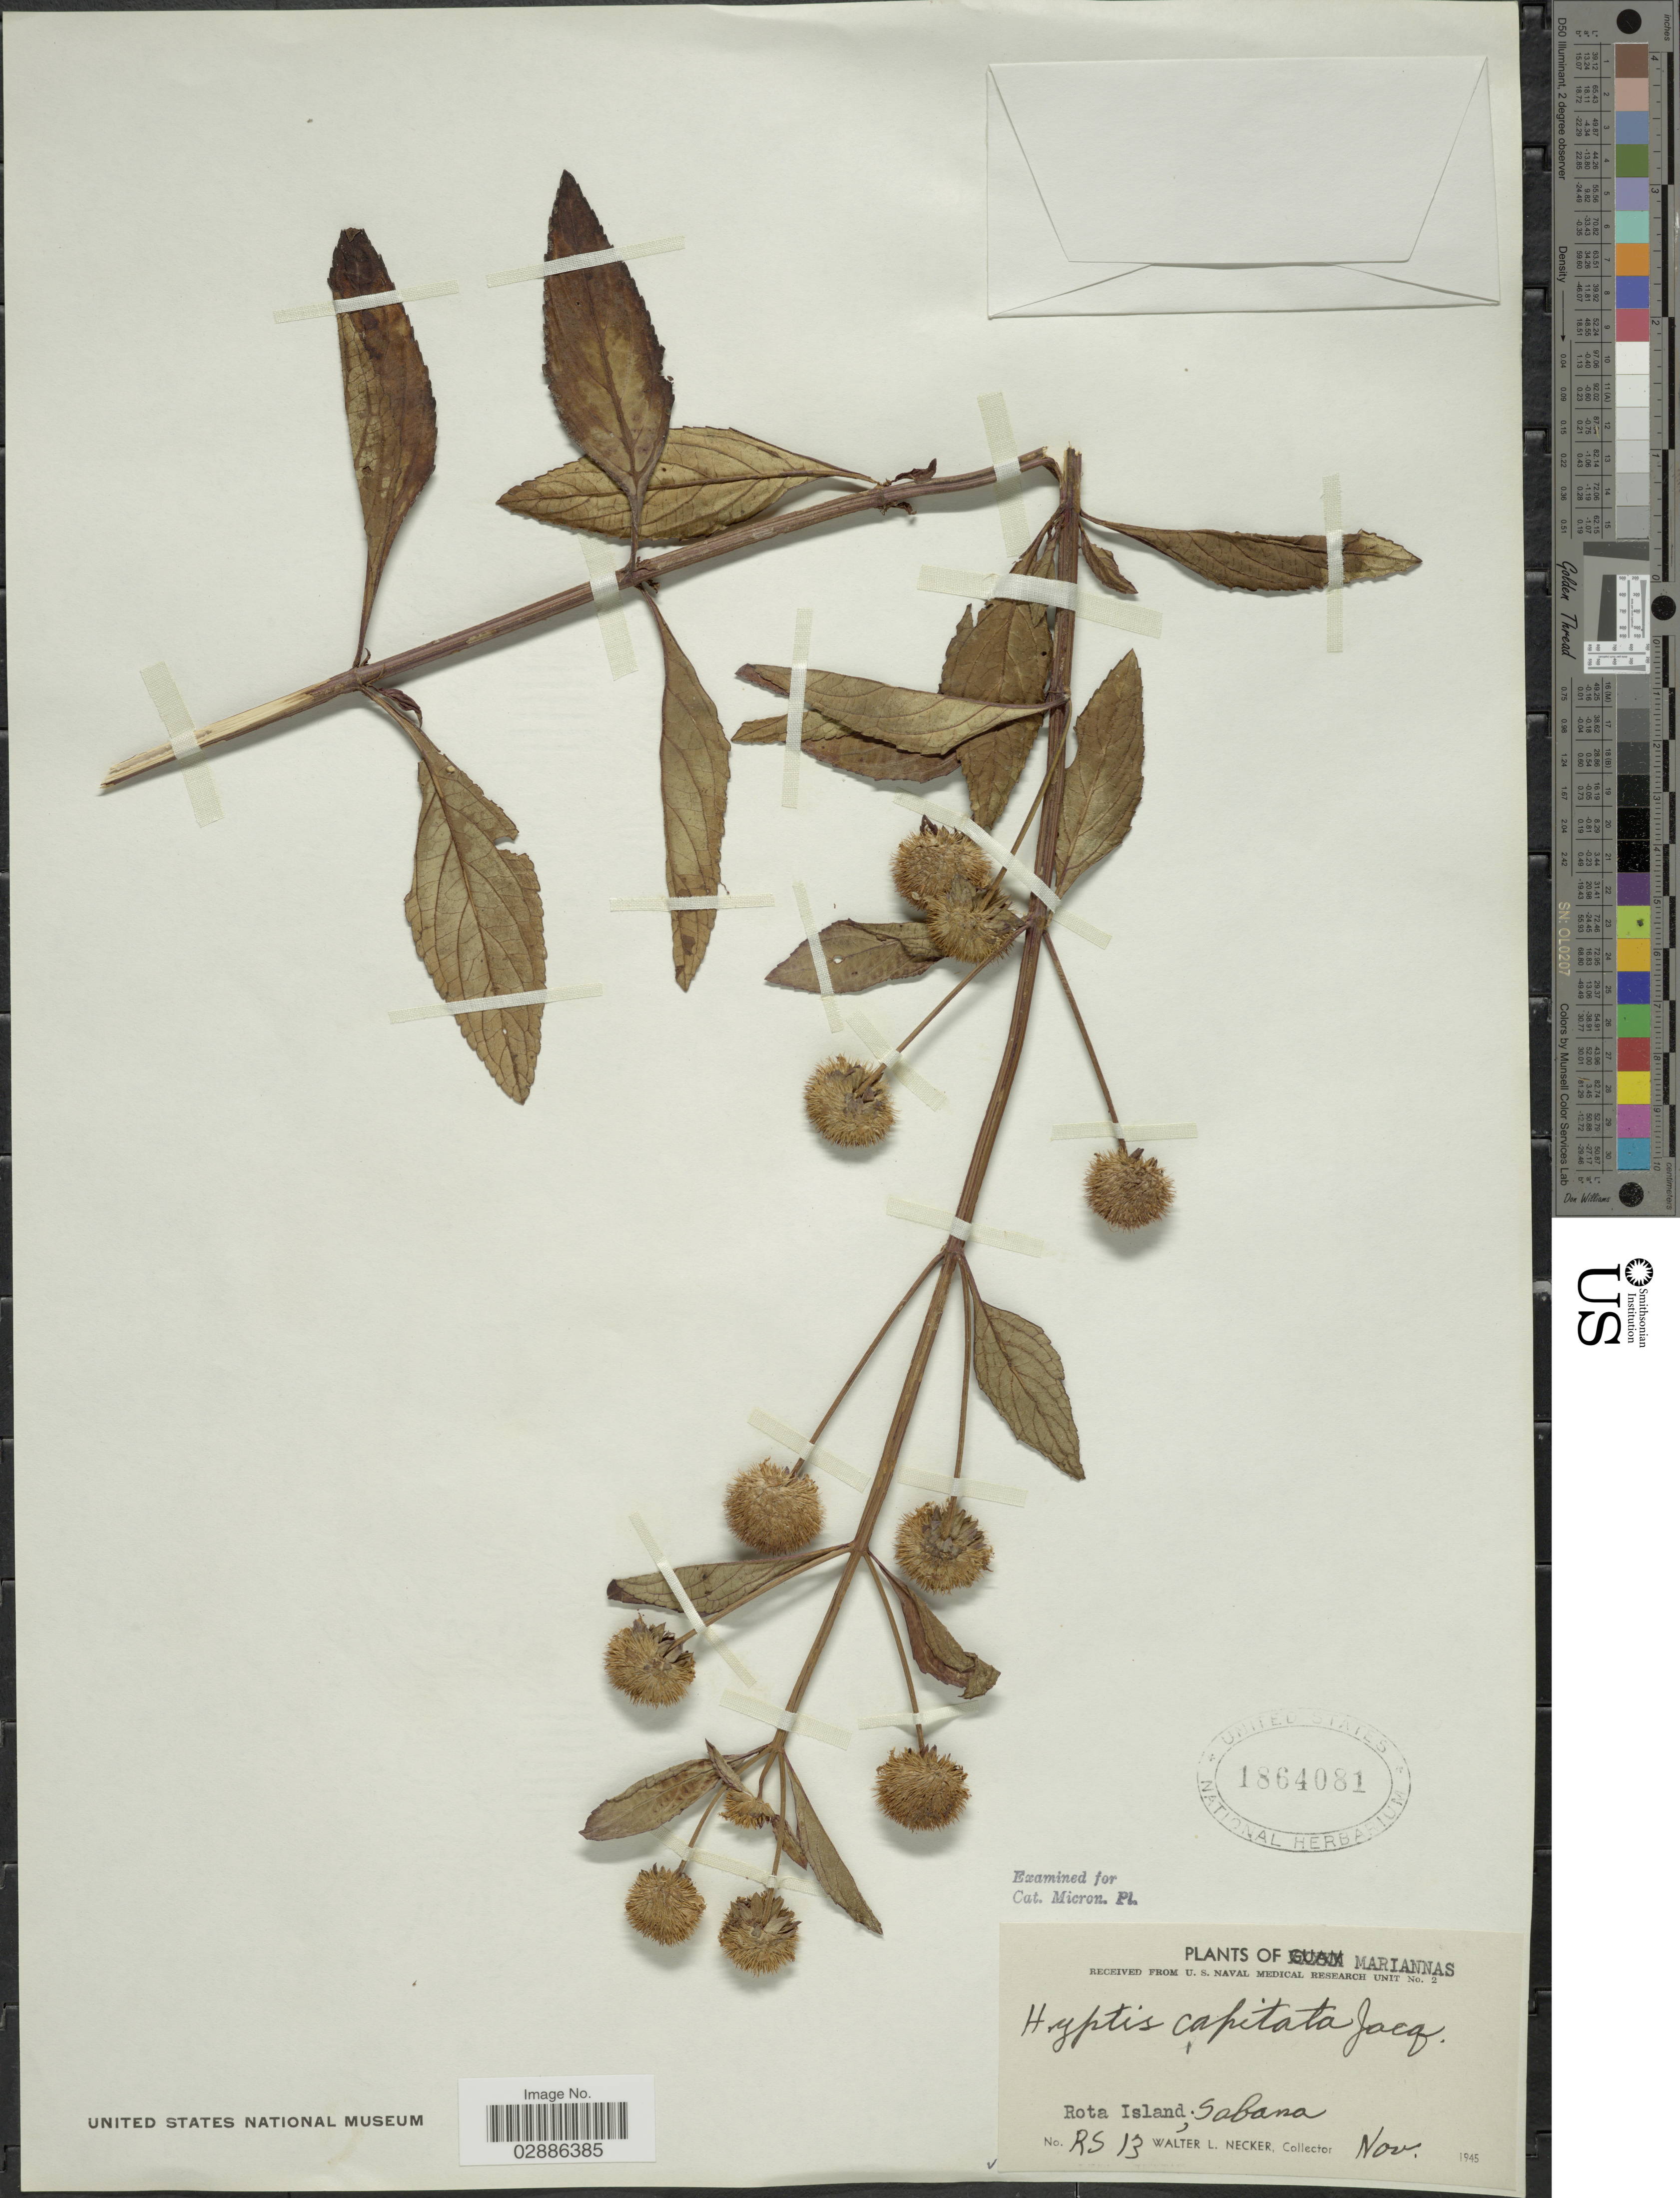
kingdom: Plantae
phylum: Tracheophyta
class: Magnoliopsida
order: Lamiales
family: Lamiaceae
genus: Hyptis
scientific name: Hyptis capitata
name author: Jacq.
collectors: W. L. Necker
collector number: RS 13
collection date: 1945-11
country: Northern Mariana Islands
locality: Mariannas, Rota Island; sabana.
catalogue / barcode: US 1864081